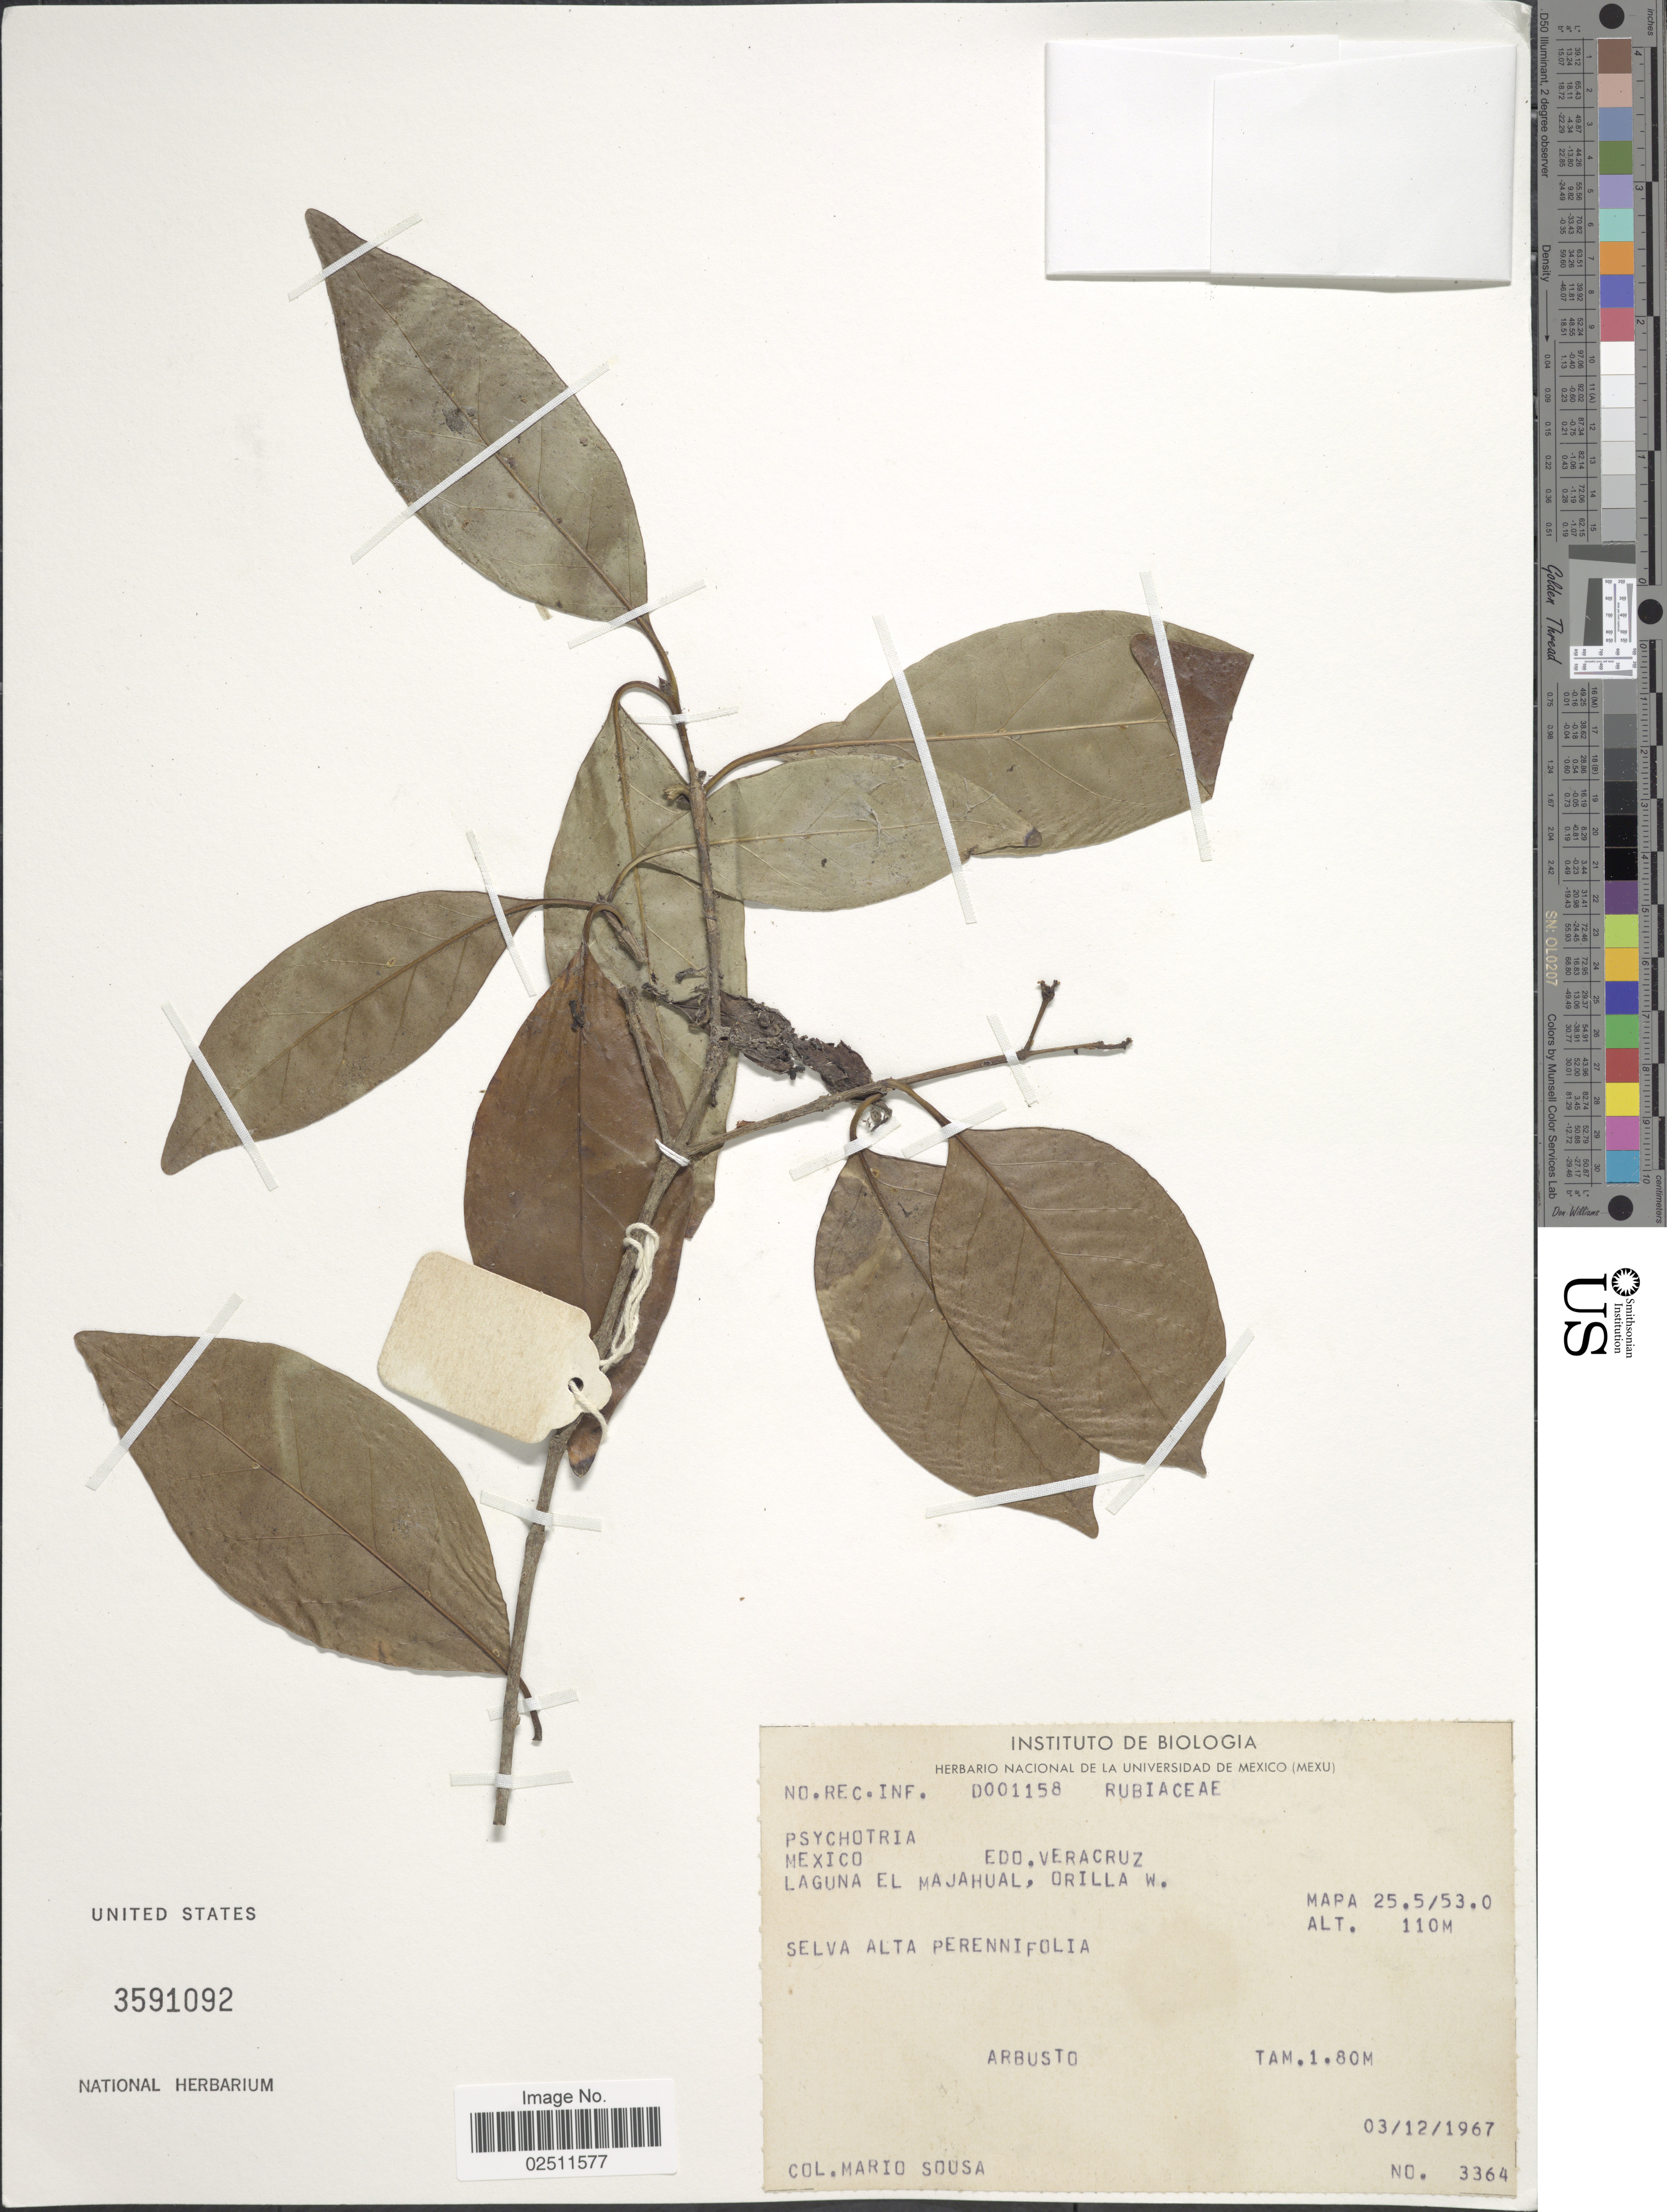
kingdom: Plantae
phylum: Tracheophyta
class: Magnoliopsida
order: Gentianales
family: Rubiaceae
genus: Psychotria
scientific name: Psychotria sp.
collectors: M. Sousa S.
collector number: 3364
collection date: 1967-12-03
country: Mexico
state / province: Veracruz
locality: Edo. Veracruz. Lagune el Majahual, Orilla W.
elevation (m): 110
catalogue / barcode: US 3591092